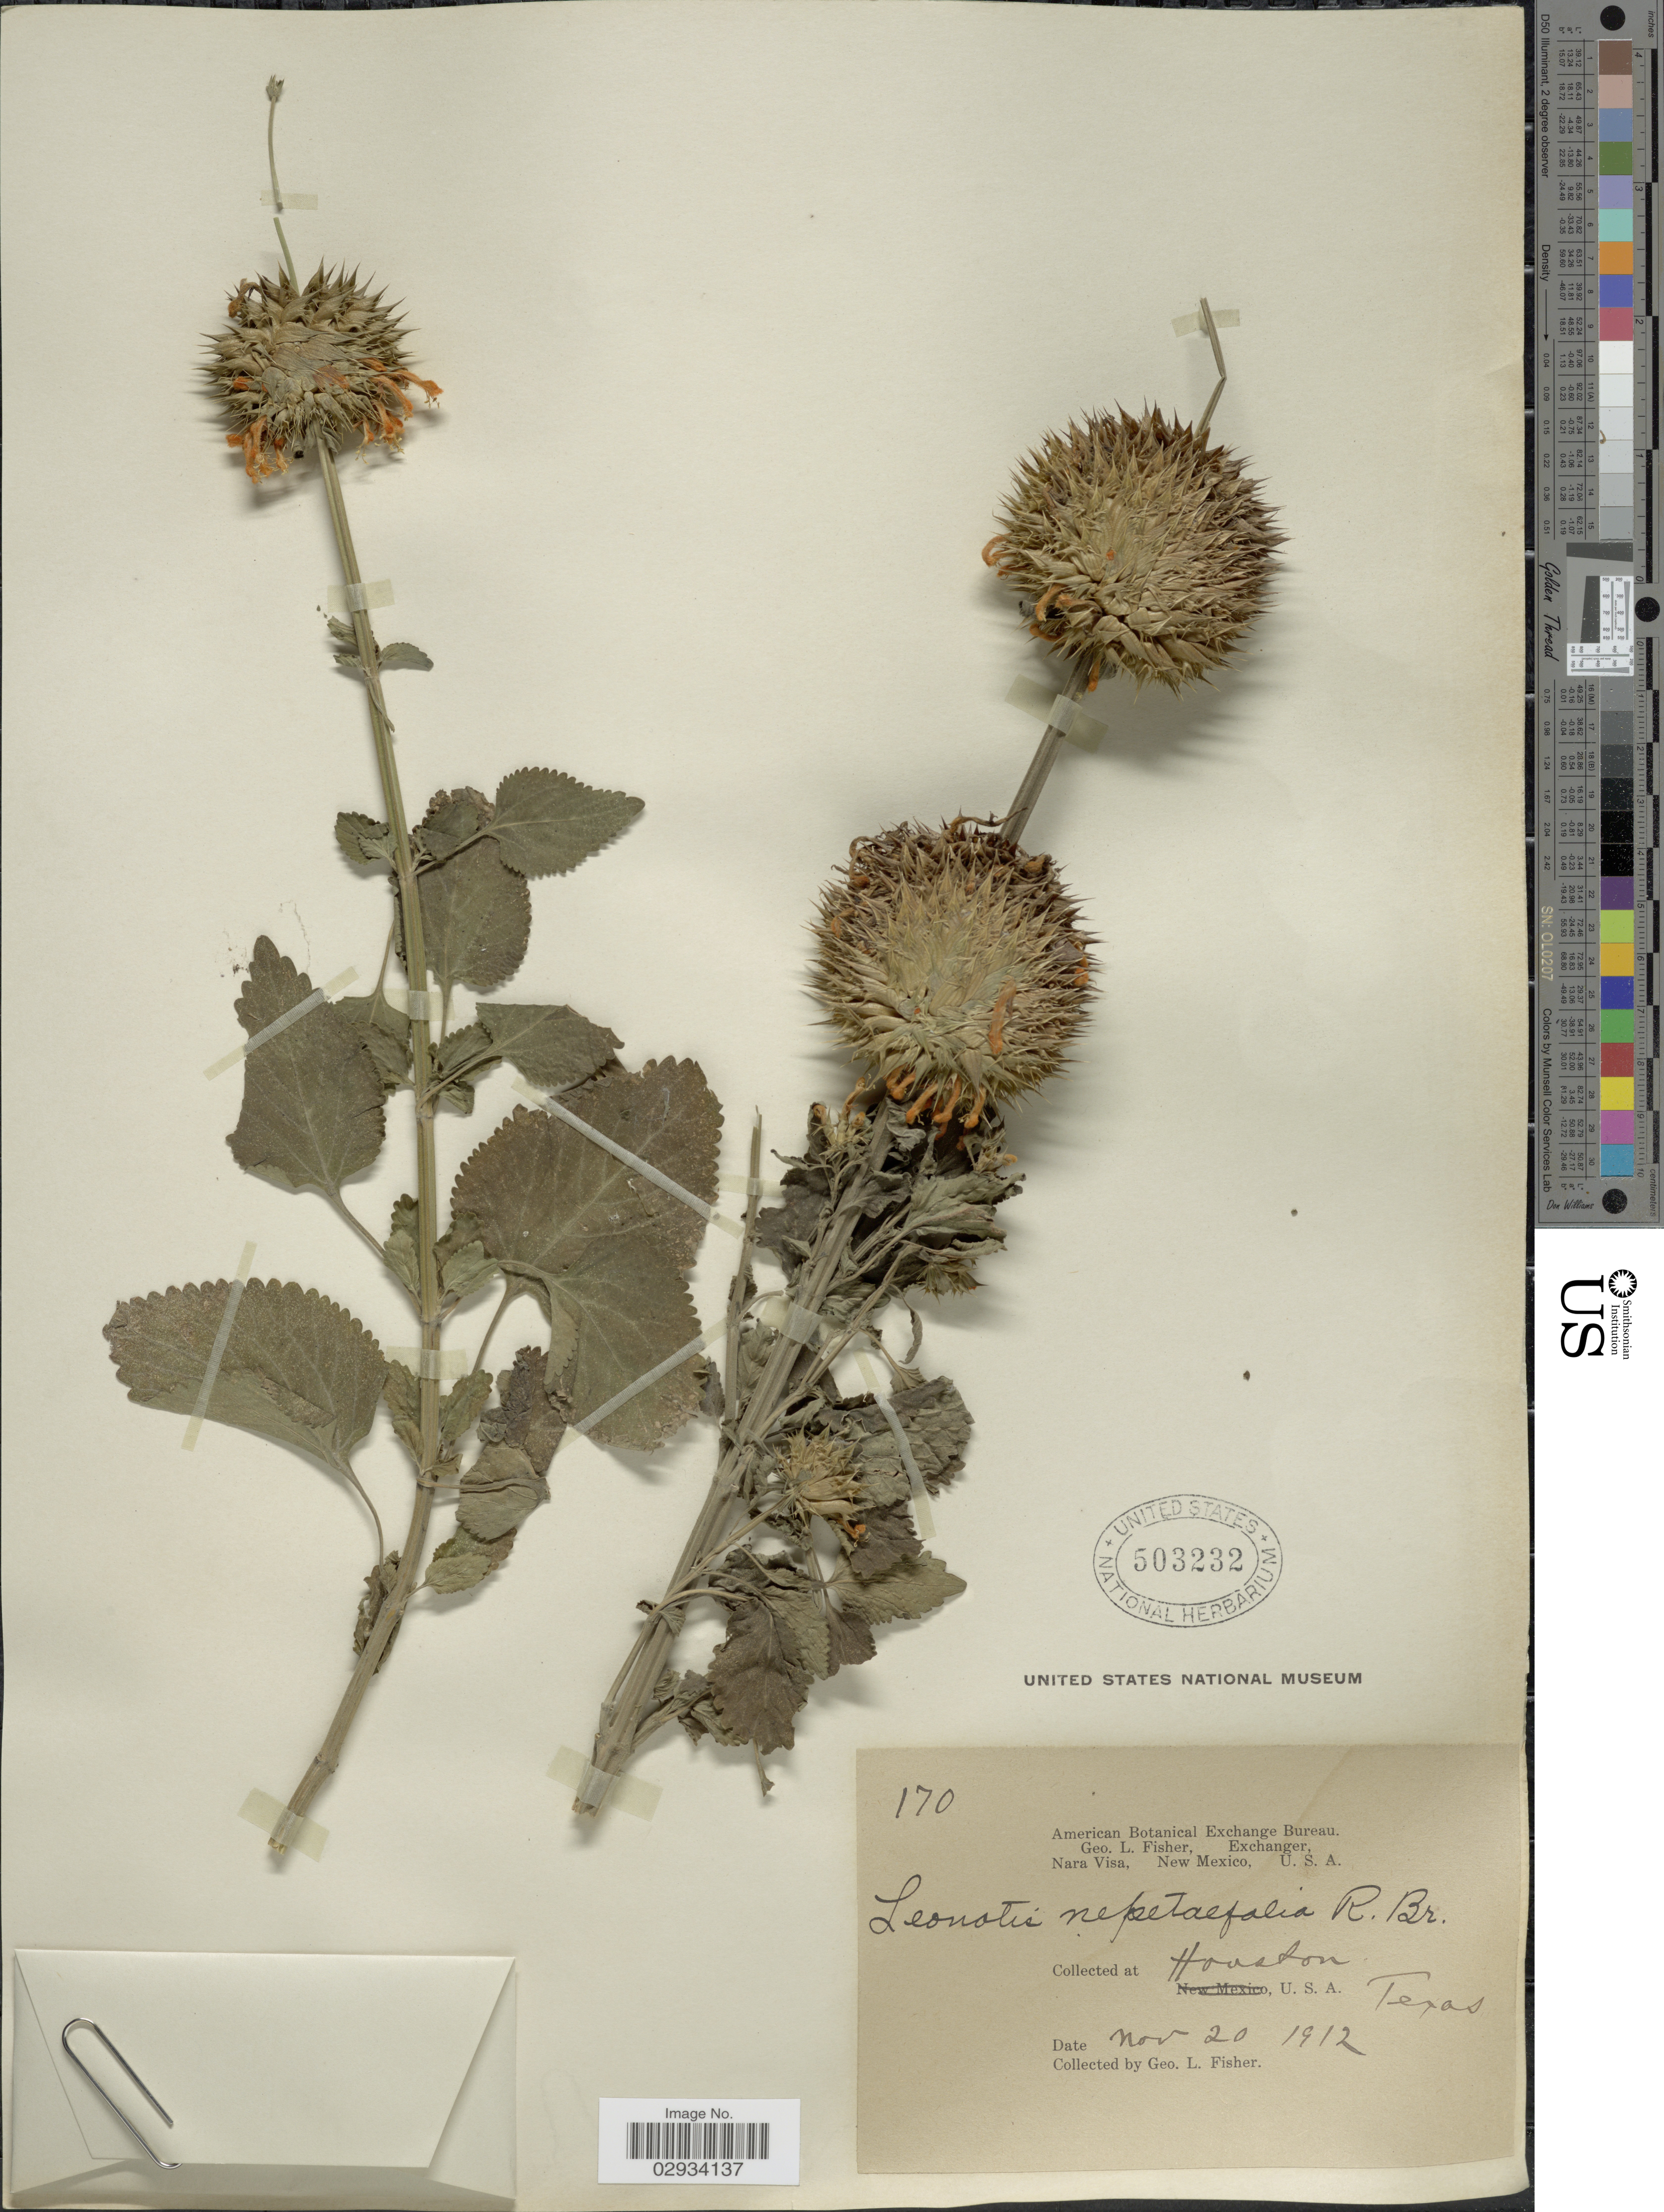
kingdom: Plantae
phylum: Tracheophyta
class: Magnoliopsida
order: Lamiales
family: Lamiaceae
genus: Leonotis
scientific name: Leonotis nepetifolia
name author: (L.) R. Br.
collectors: G. L. Fisher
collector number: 170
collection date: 1912-11-20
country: United States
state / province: Texas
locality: Houston, U.S.A.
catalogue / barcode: US 503232